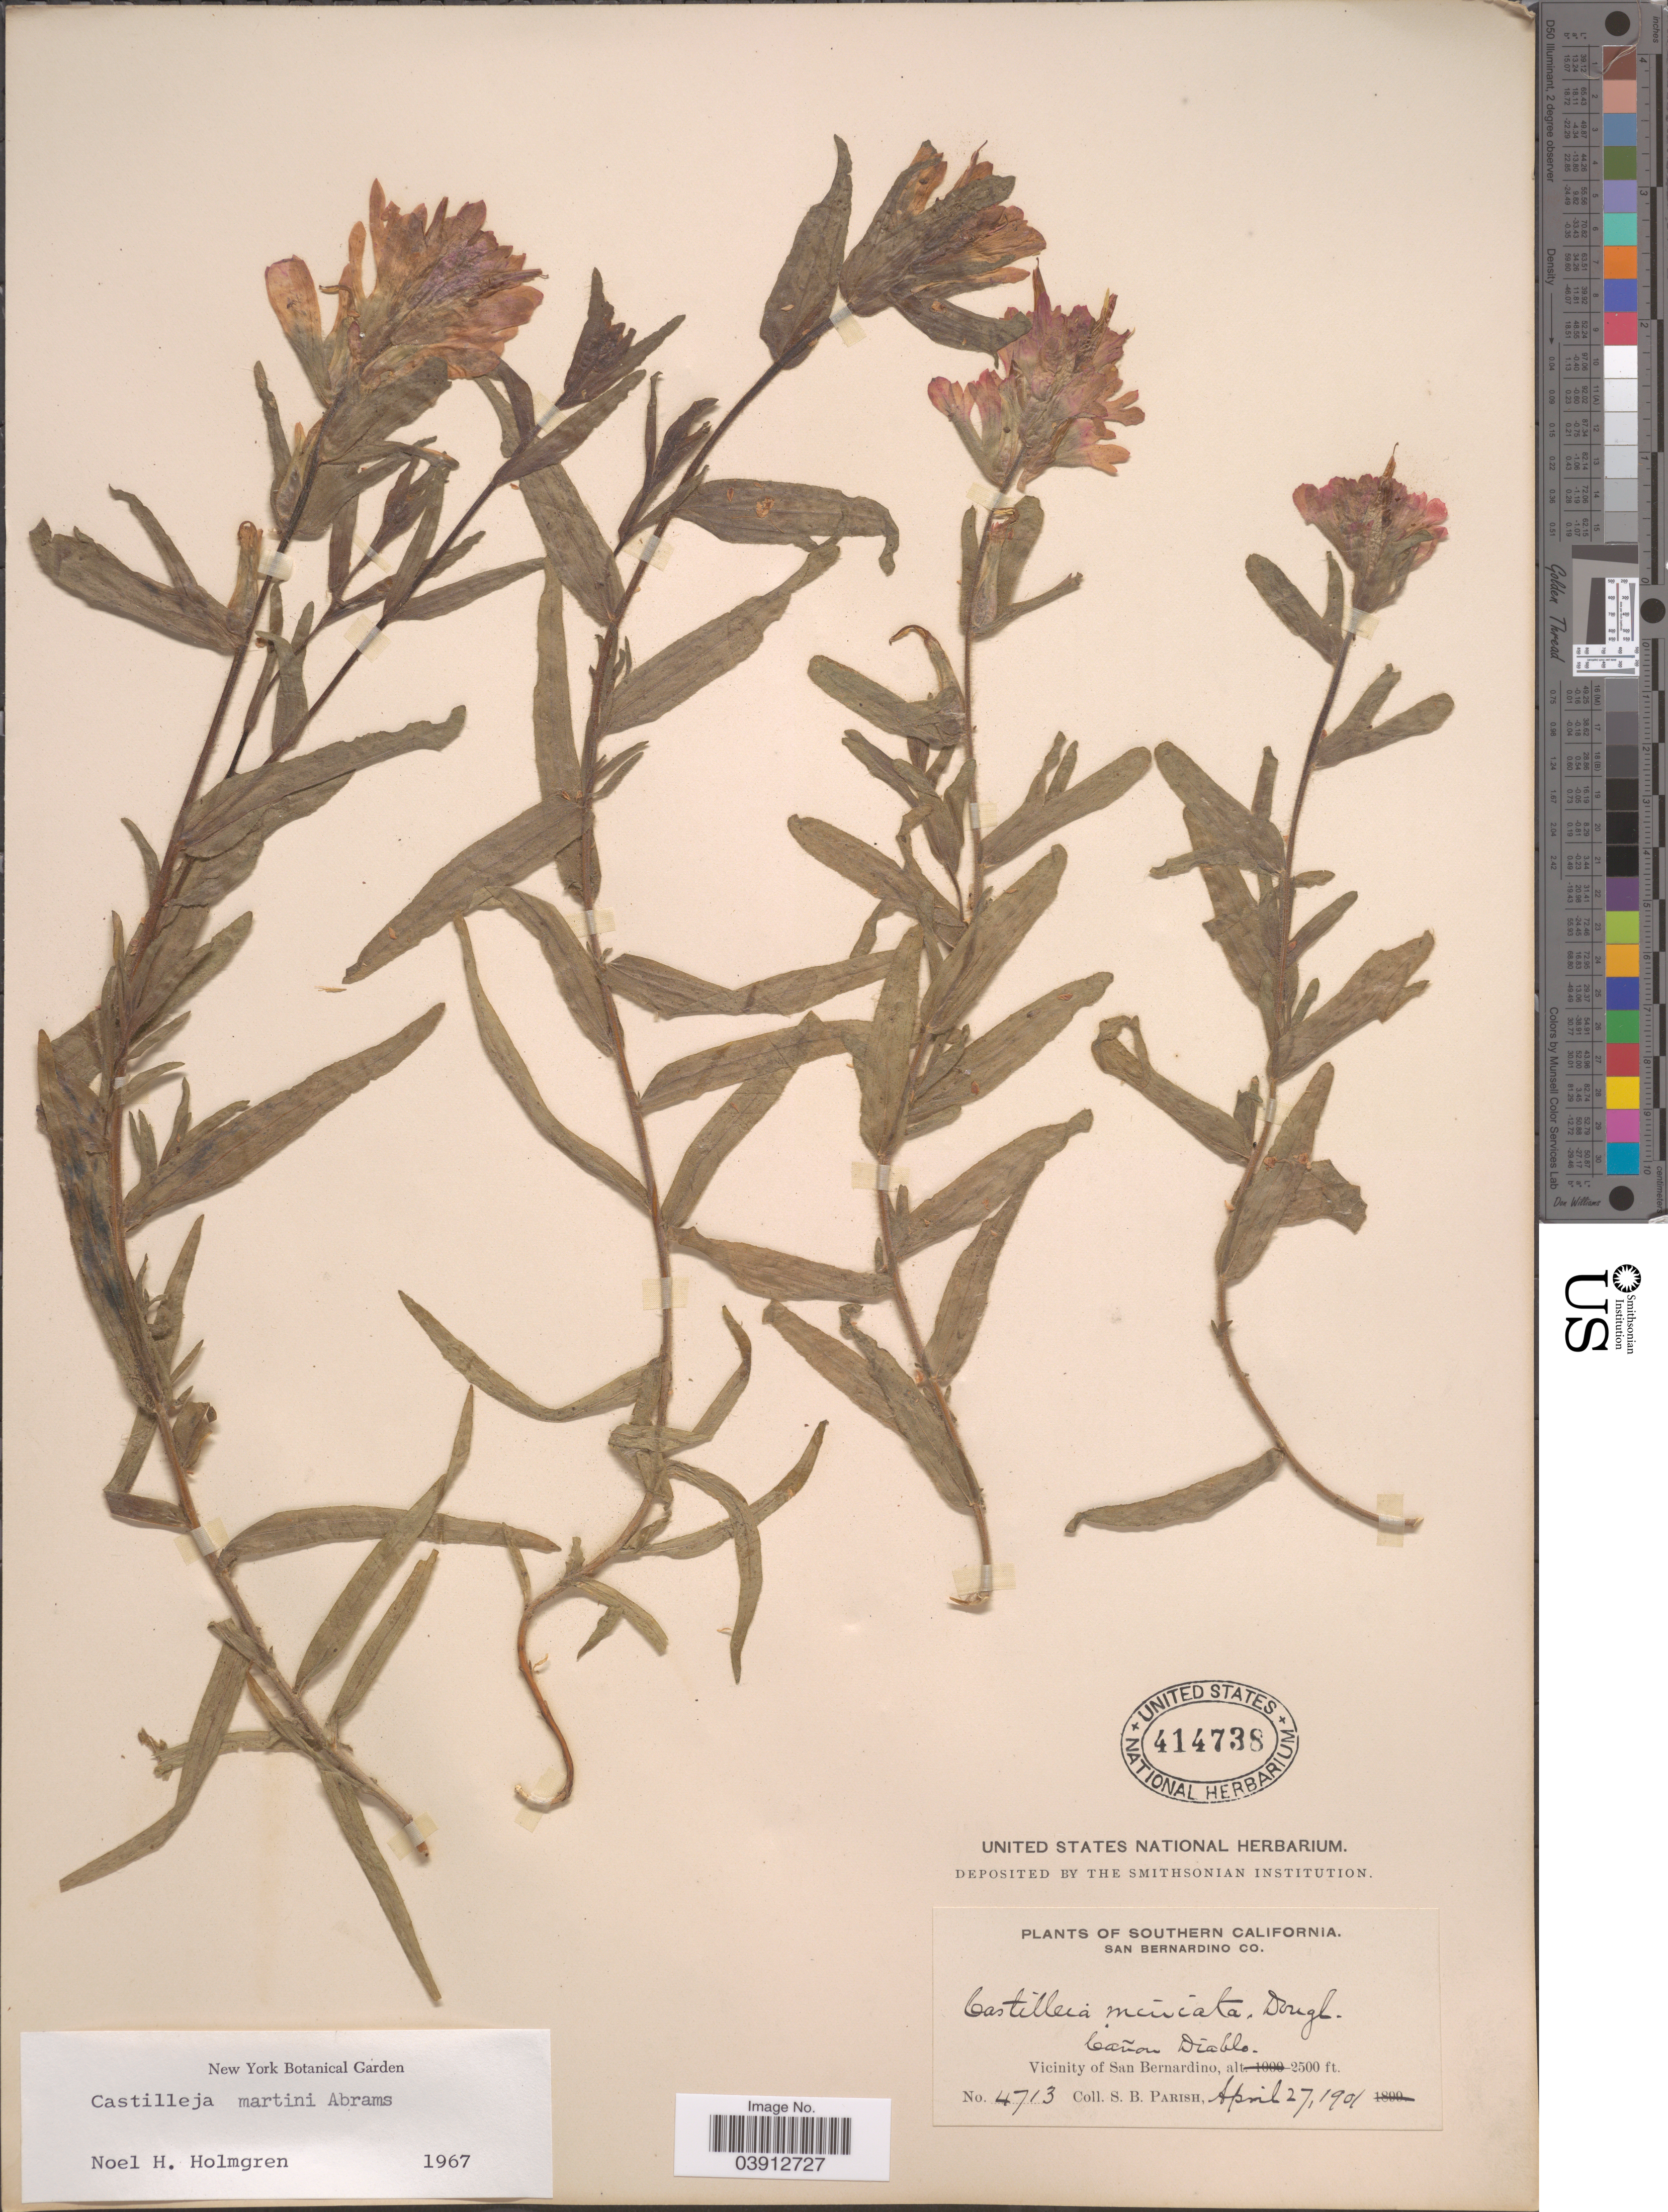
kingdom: Plantae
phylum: Tracheophyta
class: Magnoliopsida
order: Lamiales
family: Orobanchaceae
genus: Castilleja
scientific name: Castilleja martinii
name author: Abrams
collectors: S. B. Parish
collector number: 4713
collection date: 1901-04-27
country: United States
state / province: California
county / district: San Bernardino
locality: Southern California. San Bernardino Co. Cañon Diablo. Vicinity of San Bernardino.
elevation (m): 762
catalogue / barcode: US 414738